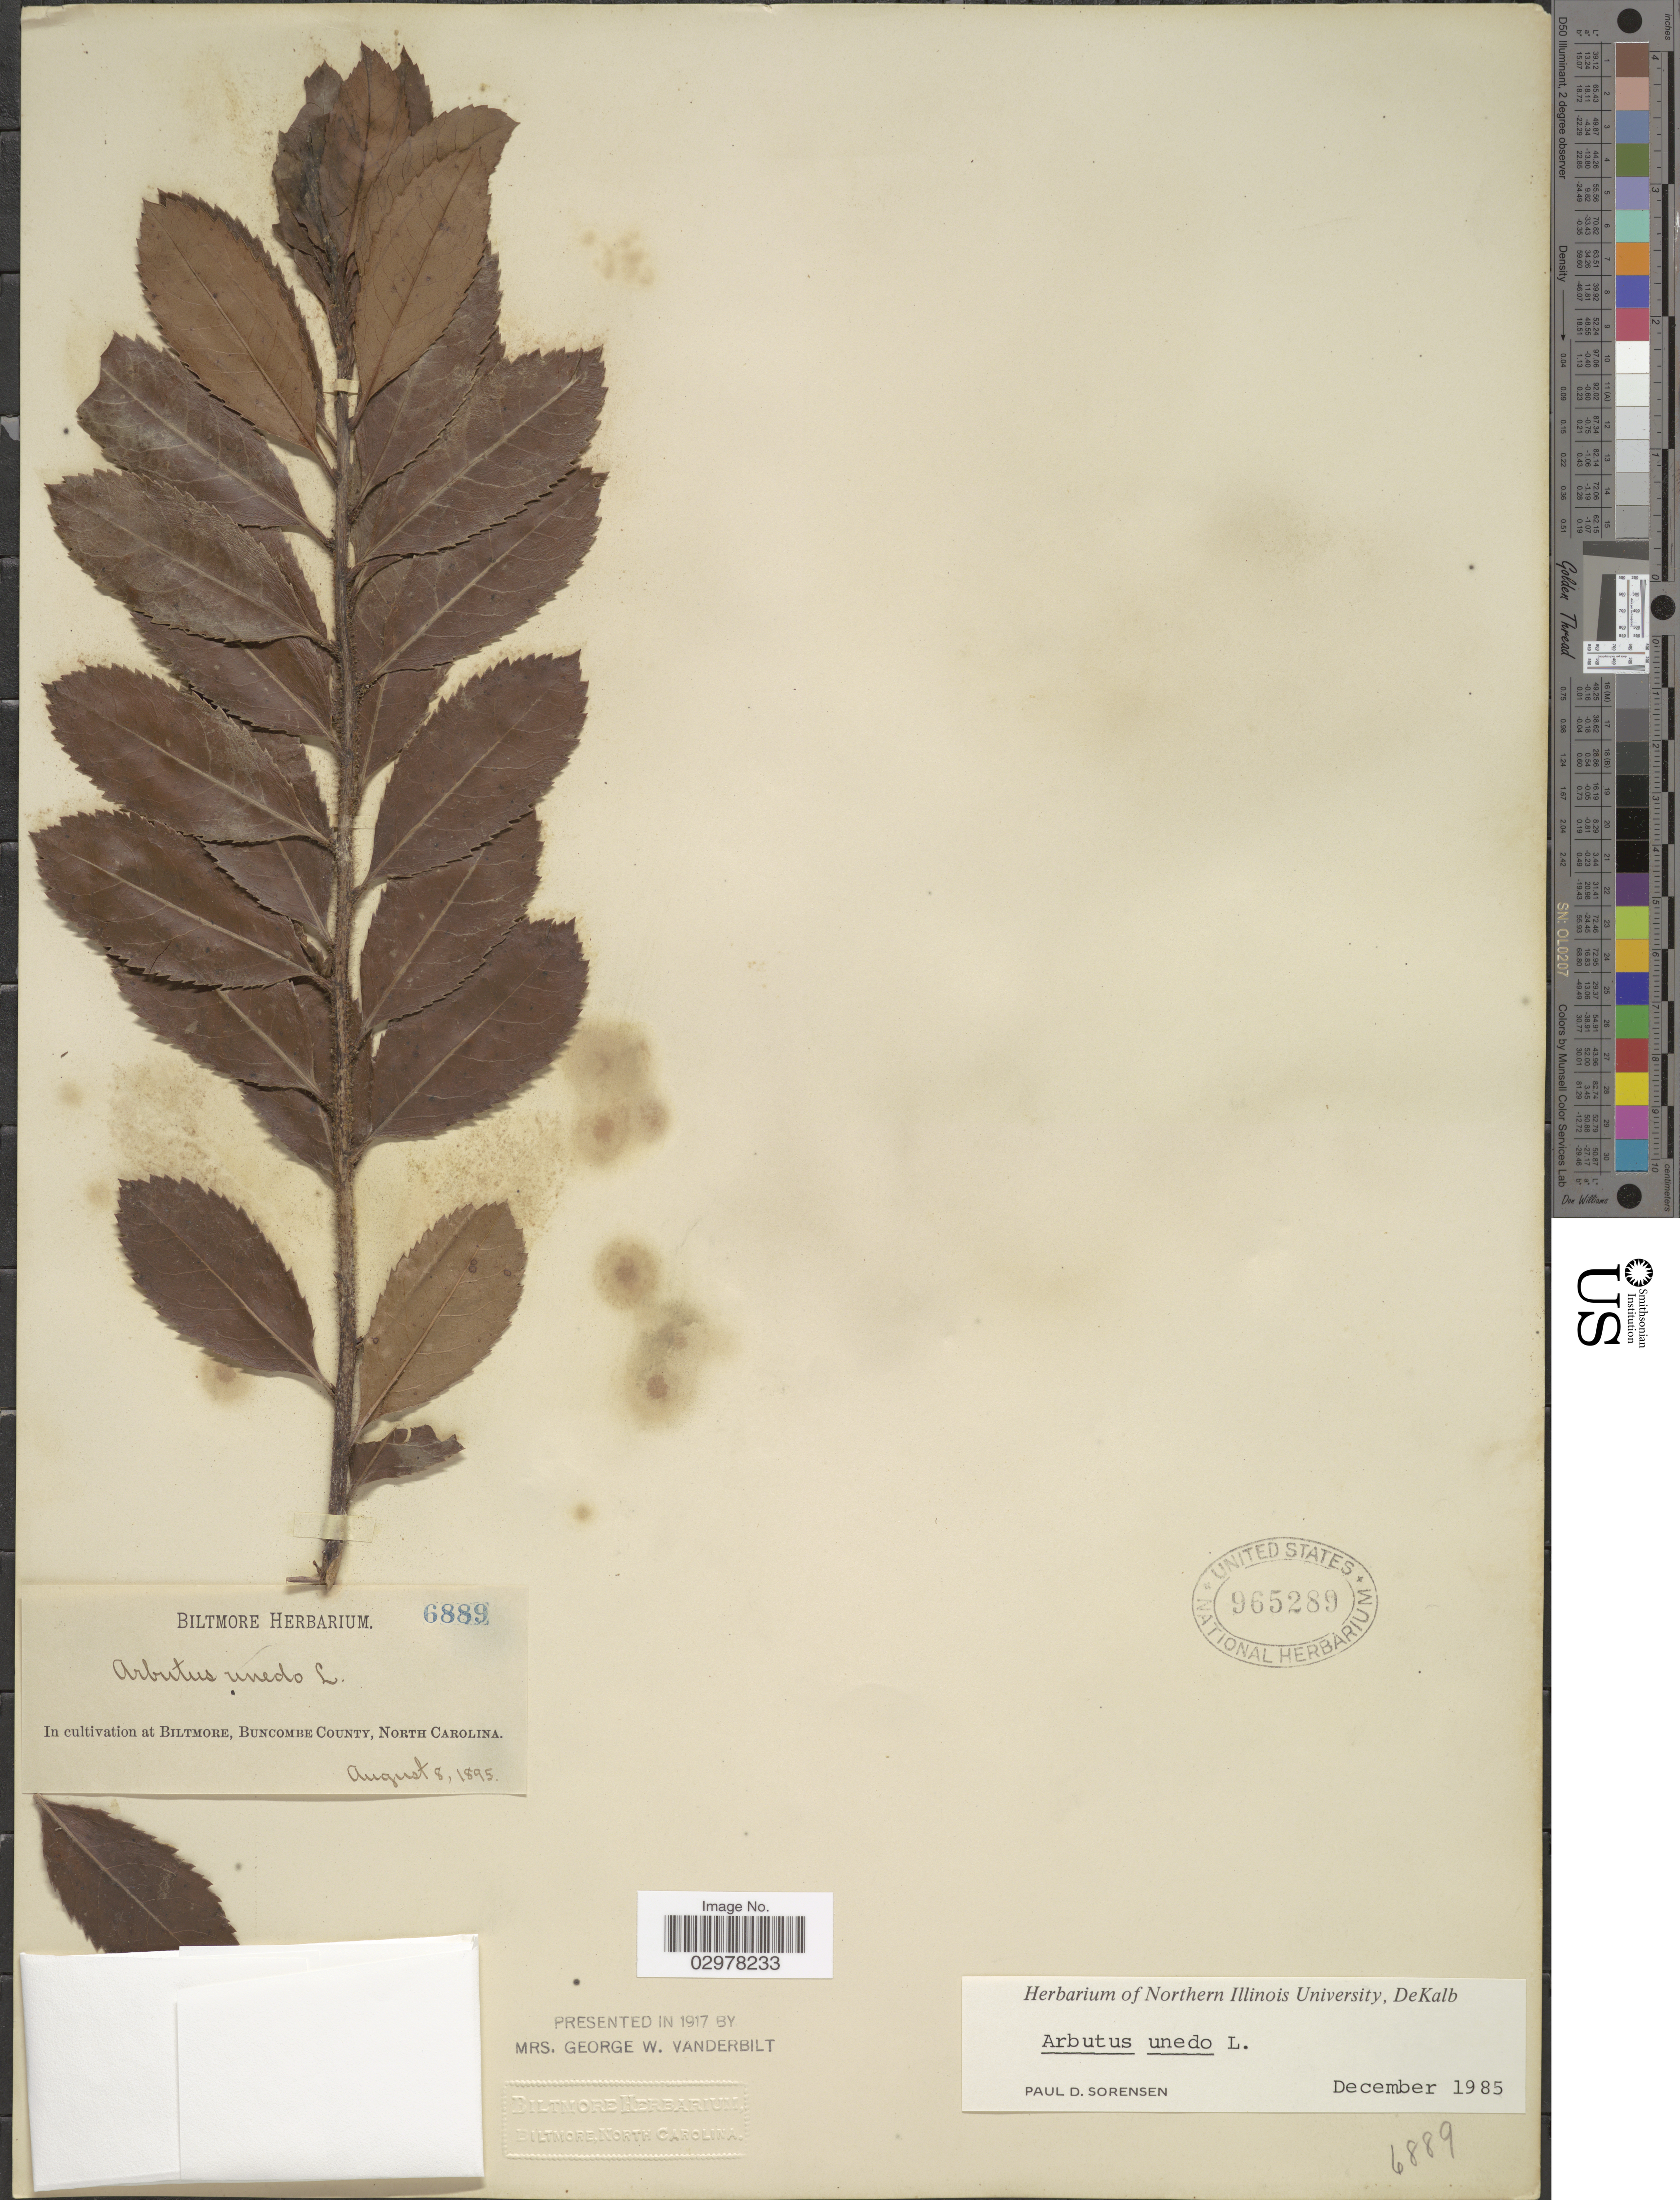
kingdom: Plantae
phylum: Tracheophyta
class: Magnoliopsida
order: Ericales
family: Ericaceae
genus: Arbutus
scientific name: Arbutus unedo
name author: L.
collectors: ex herb. Biltmore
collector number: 6889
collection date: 1895-08-08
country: United States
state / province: North Carolina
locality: In cultivation at Biltmore, Buncombe County.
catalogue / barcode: US 965289